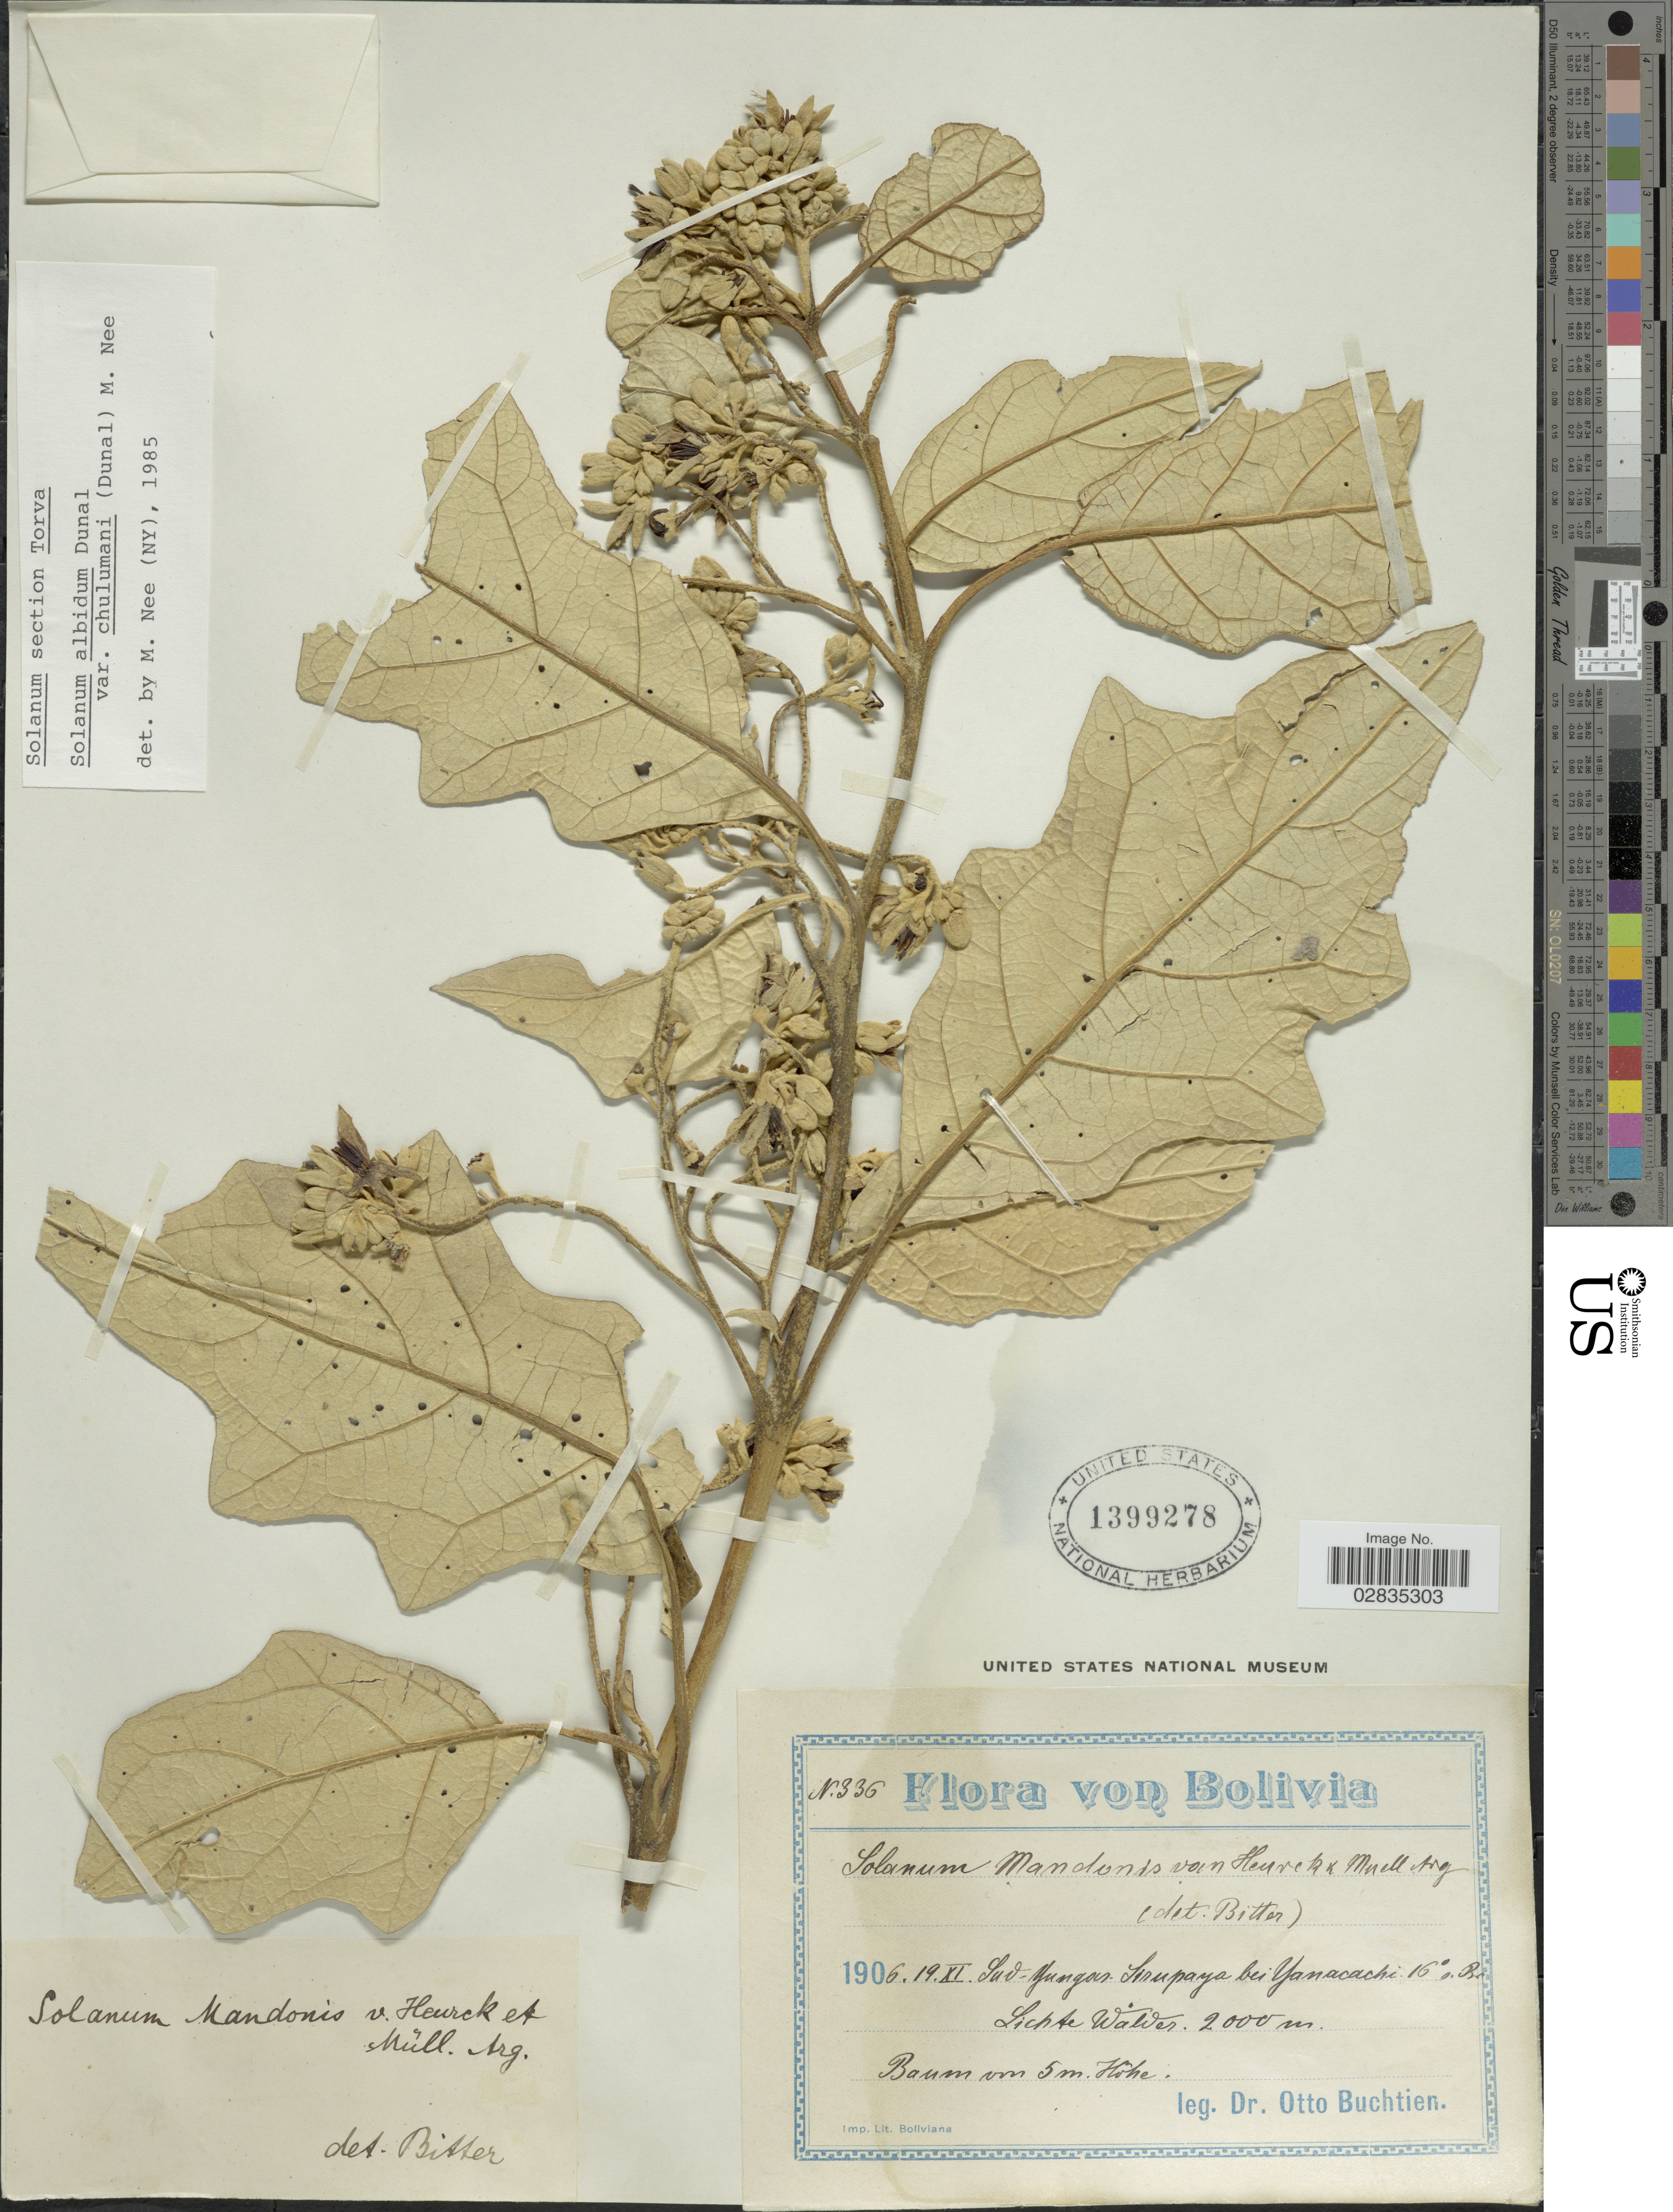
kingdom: Plantae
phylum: Tracheophyta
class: Magnoliopsida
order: Solanales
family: Solanaceae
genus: Solanum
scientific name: Solanum albidum var. chulumani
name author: (Dunal) M. Nee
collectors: O. Buchtien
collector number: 336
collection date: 1906-11-19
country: Bolivia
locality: Sud-Yungas Sirupaya bei Yanacachi. Lichte Walder.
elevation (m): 2000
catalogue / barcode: US 1399278